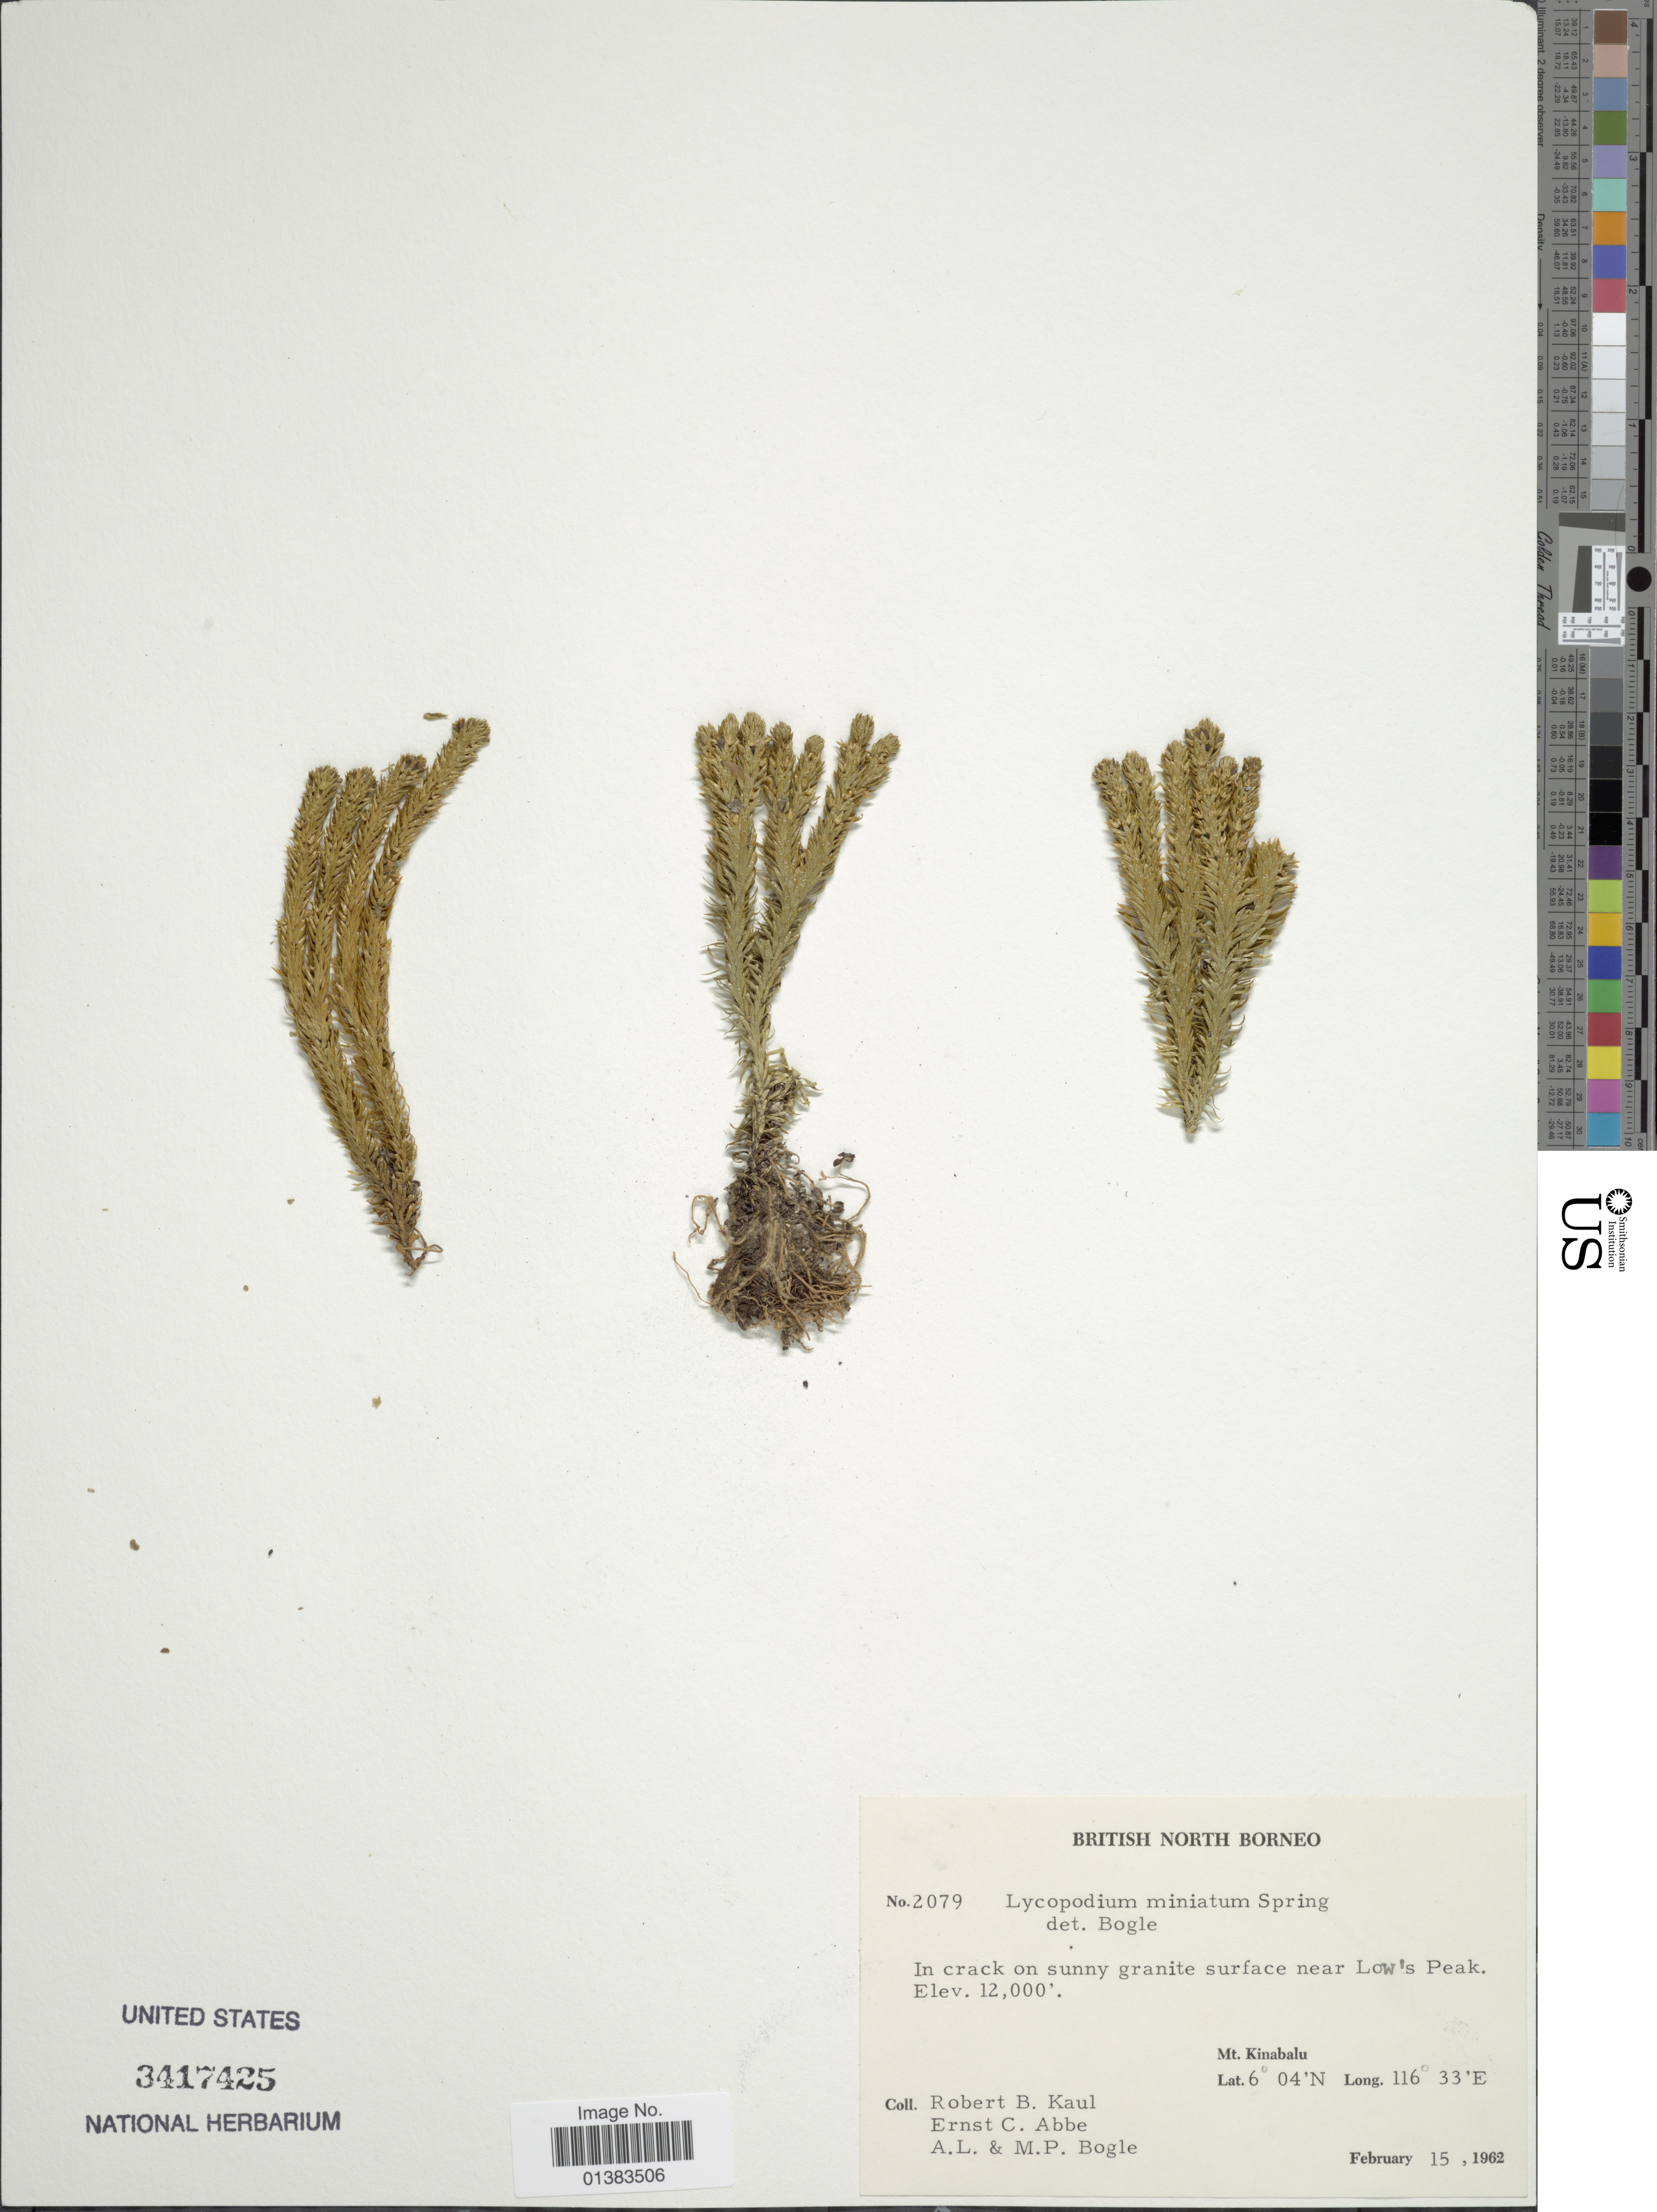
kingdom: Plantae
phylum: Tracheophyta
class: Lycopodiopsida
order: Lycopodiales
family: Lycopodiaceae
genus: Huperzia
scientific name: Huperzia miniata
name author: (Spring) Trevis.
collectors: R. Kaul, E. C. Abbe, Bogle, A.L. & M. Bogle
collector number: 2079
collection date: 1962-02-15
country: Malaysia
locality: British North Borneo, In crack on sunny granite surface near Low's Peak, Mt. Kinabalu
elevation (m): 3658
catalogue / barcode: US 3417425